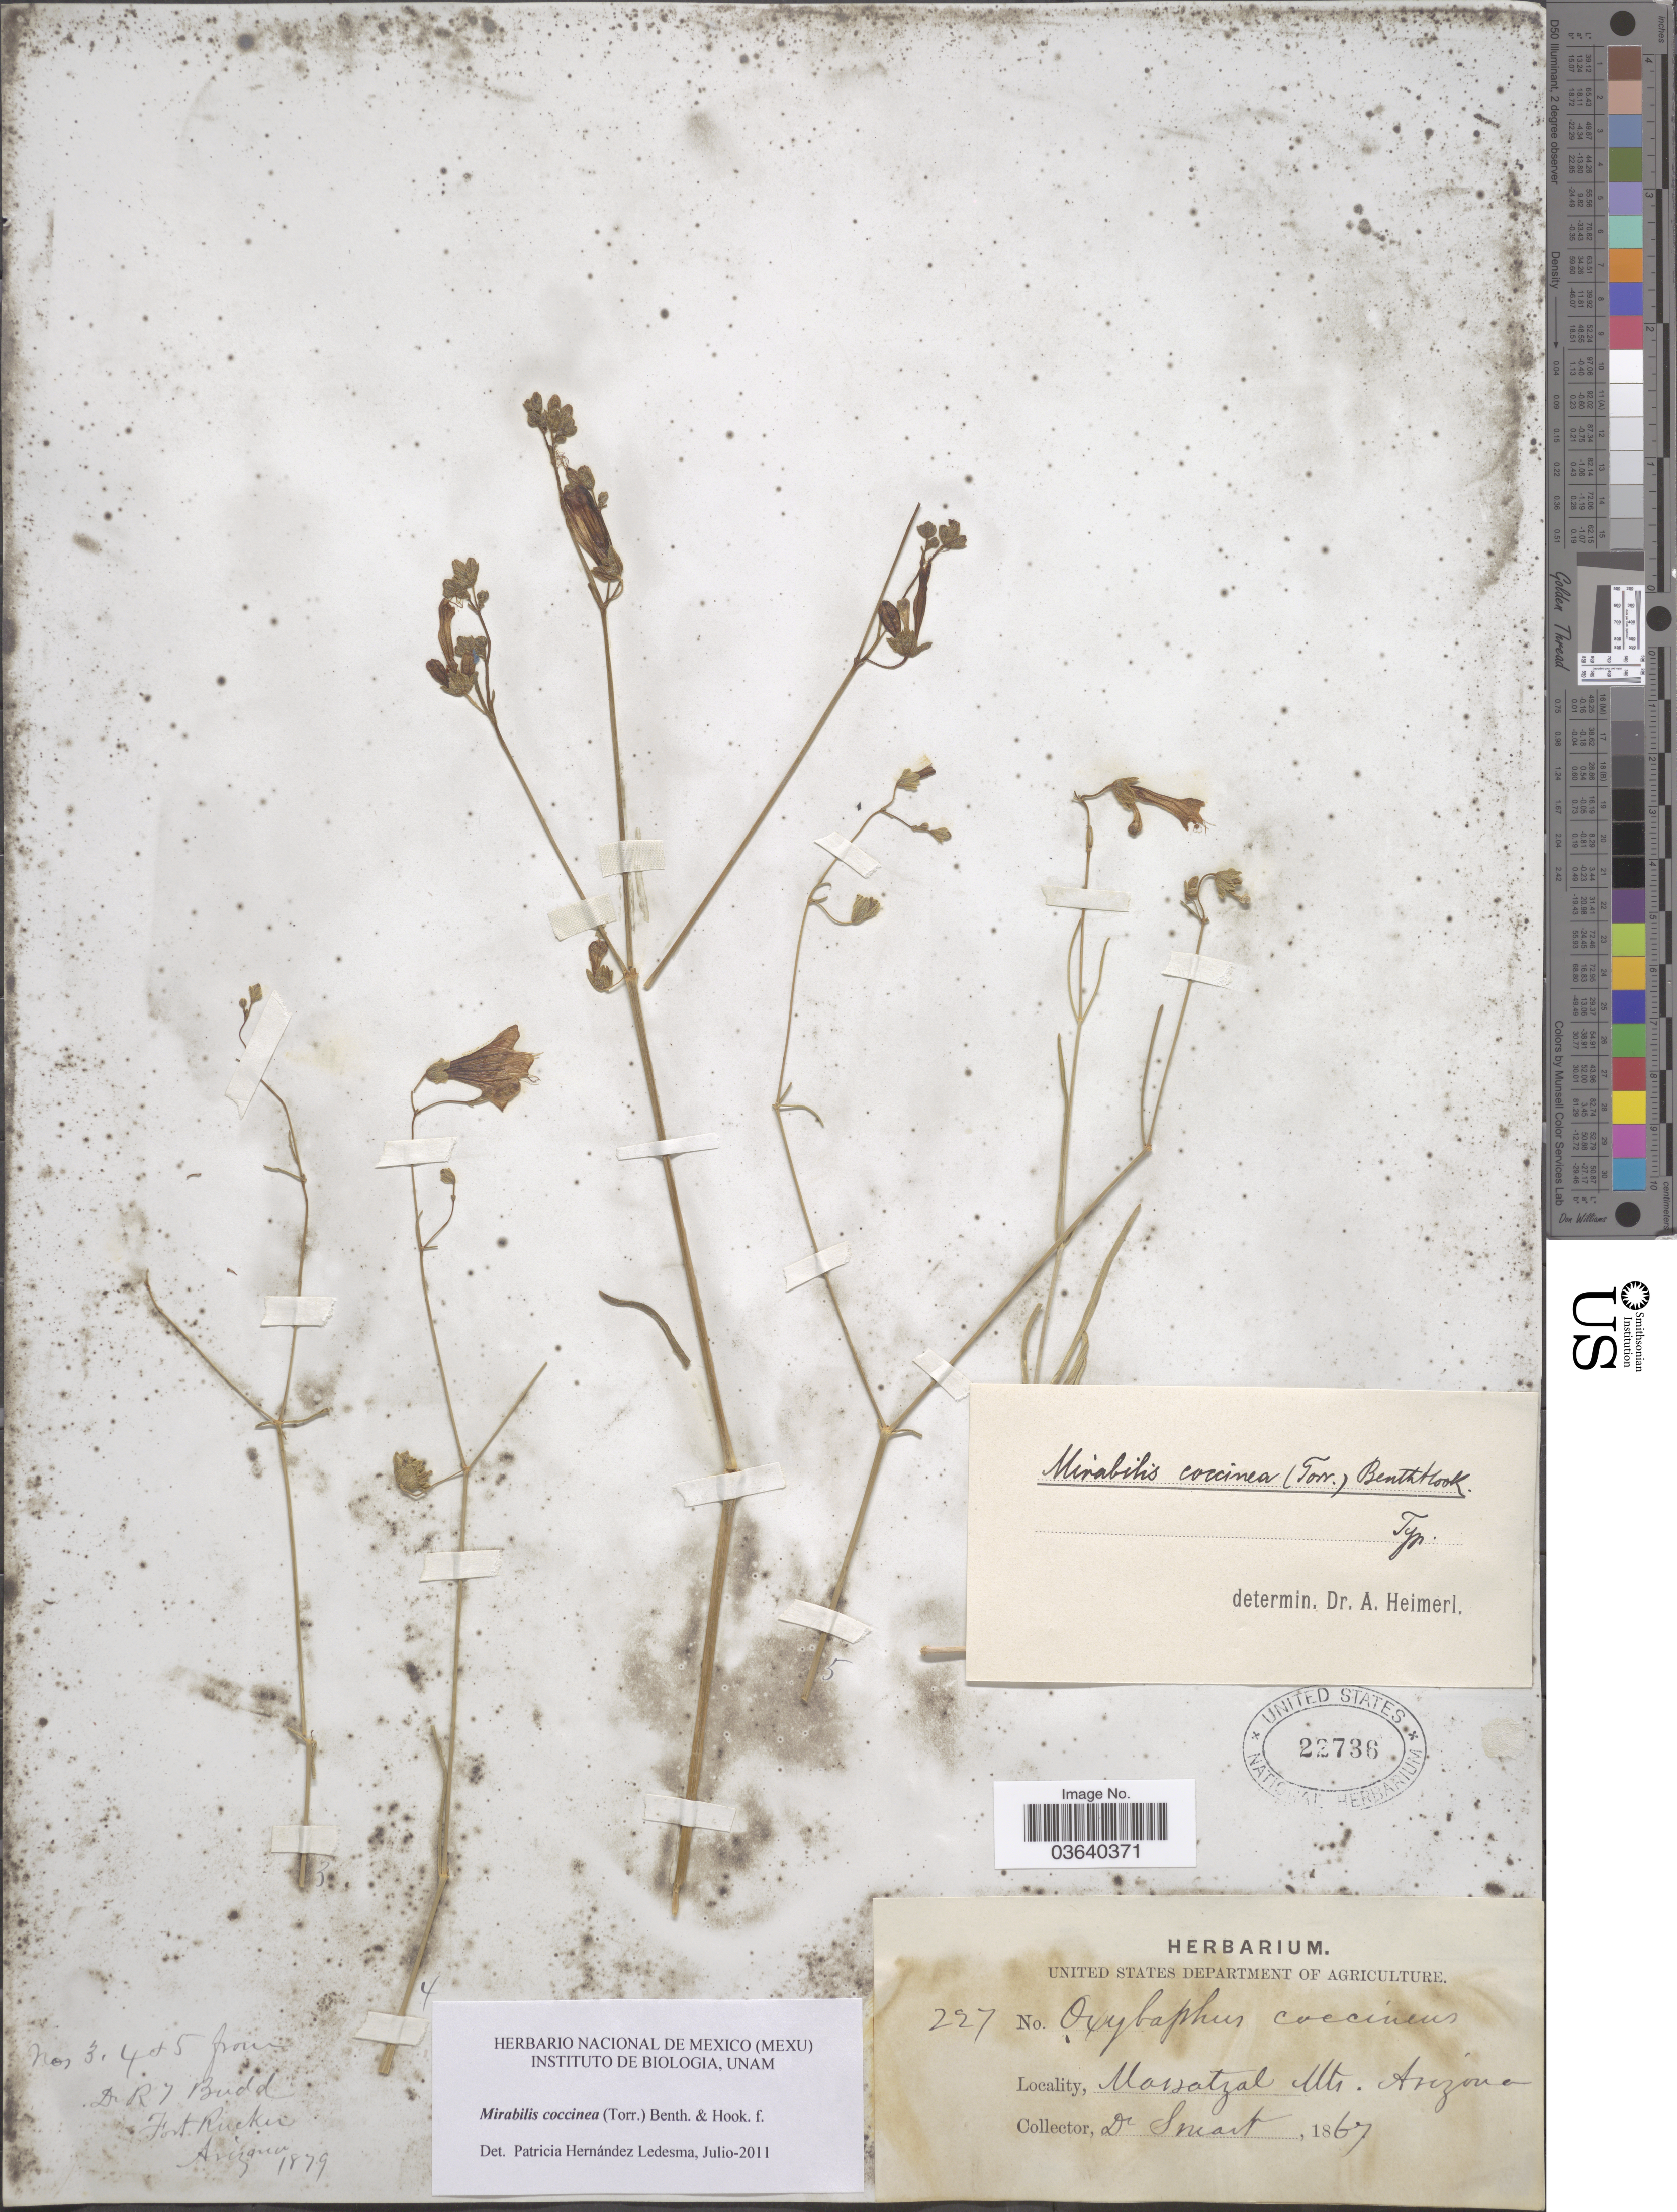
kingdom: Plantae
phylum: Tracheophyta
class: Magnoliopsida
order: Caryophyllales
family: Nyctaginaceae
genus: Mirabilis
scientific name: Mirabilis coccinea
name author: (Torr.) Benth. & Hook. f.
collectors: -. Smart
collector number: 227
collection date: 1867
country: United States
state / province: Arizona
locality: Mazatzal Mts.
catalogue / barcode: US 22736